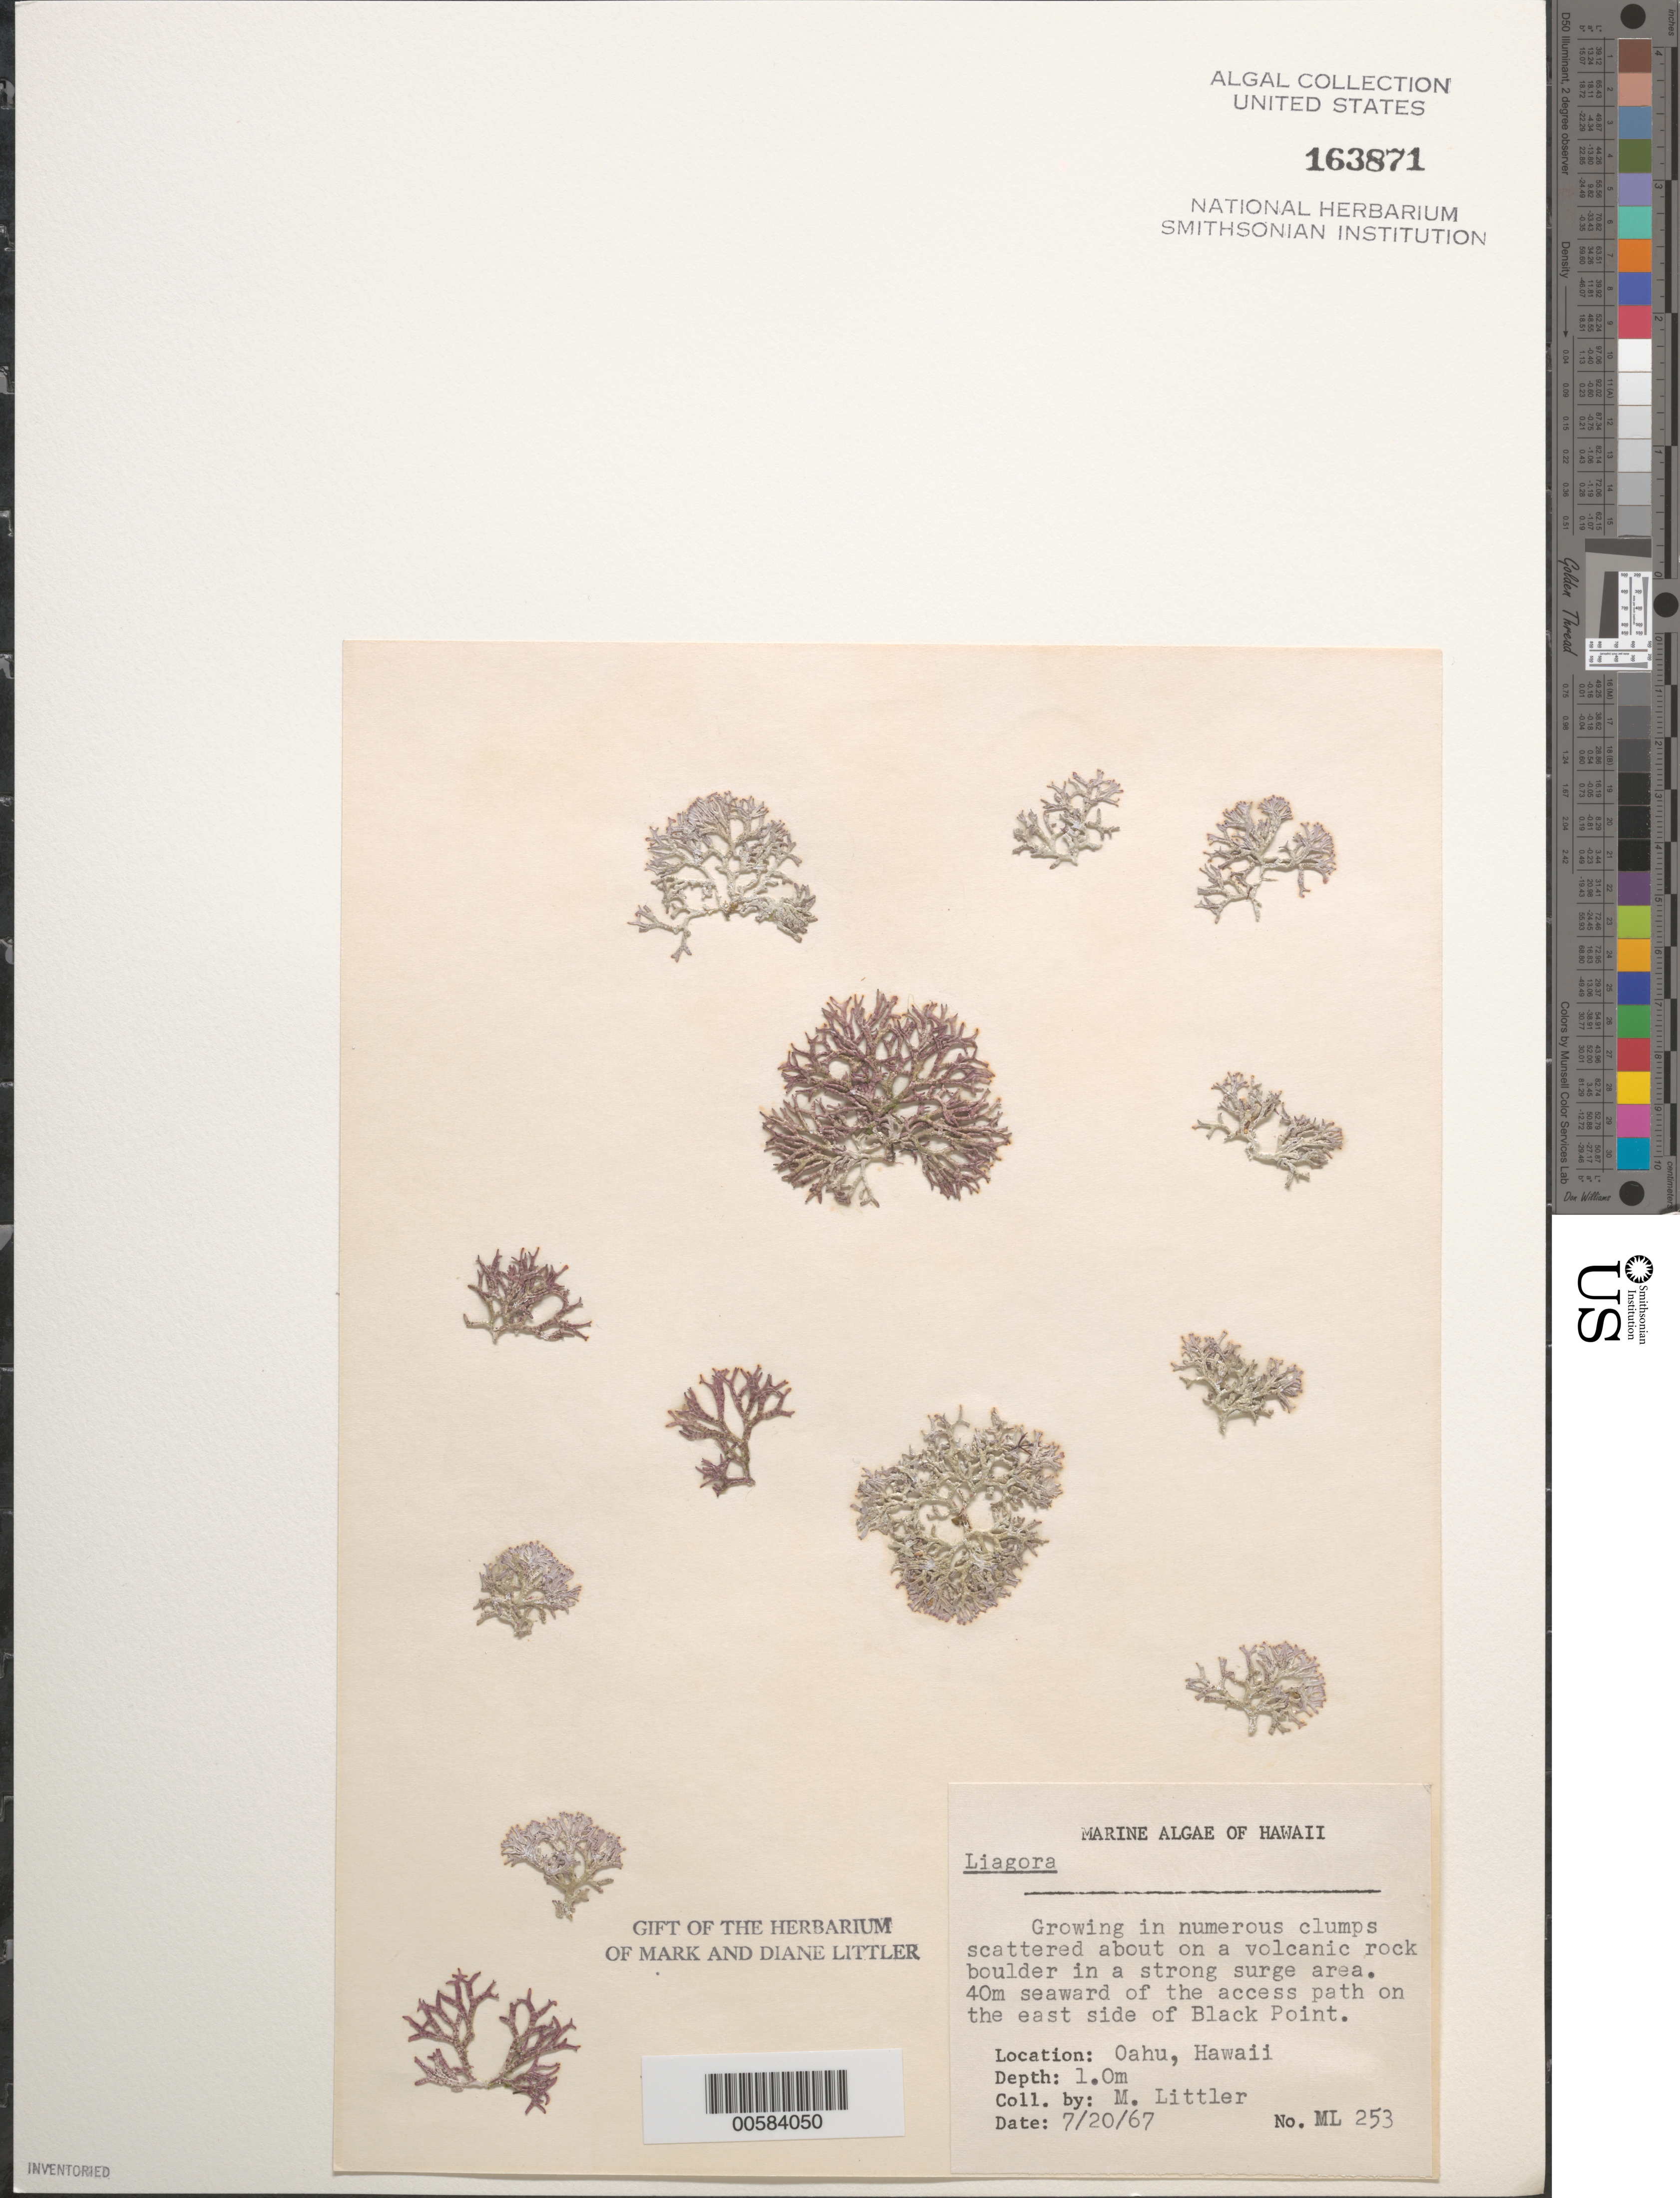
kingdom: Plantae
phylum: Rhodophyta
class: Florideophyceae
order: Nemaliales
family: Liagoraceae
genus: Liagora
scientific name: Liagora sp.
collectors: M. M. Littler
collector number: ML 253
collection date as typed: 20 Jul 1967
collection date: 1967-07-20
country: United States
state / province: Hawaii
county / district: Honolulu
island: Oahu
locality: Black Point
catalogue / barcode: US 163871